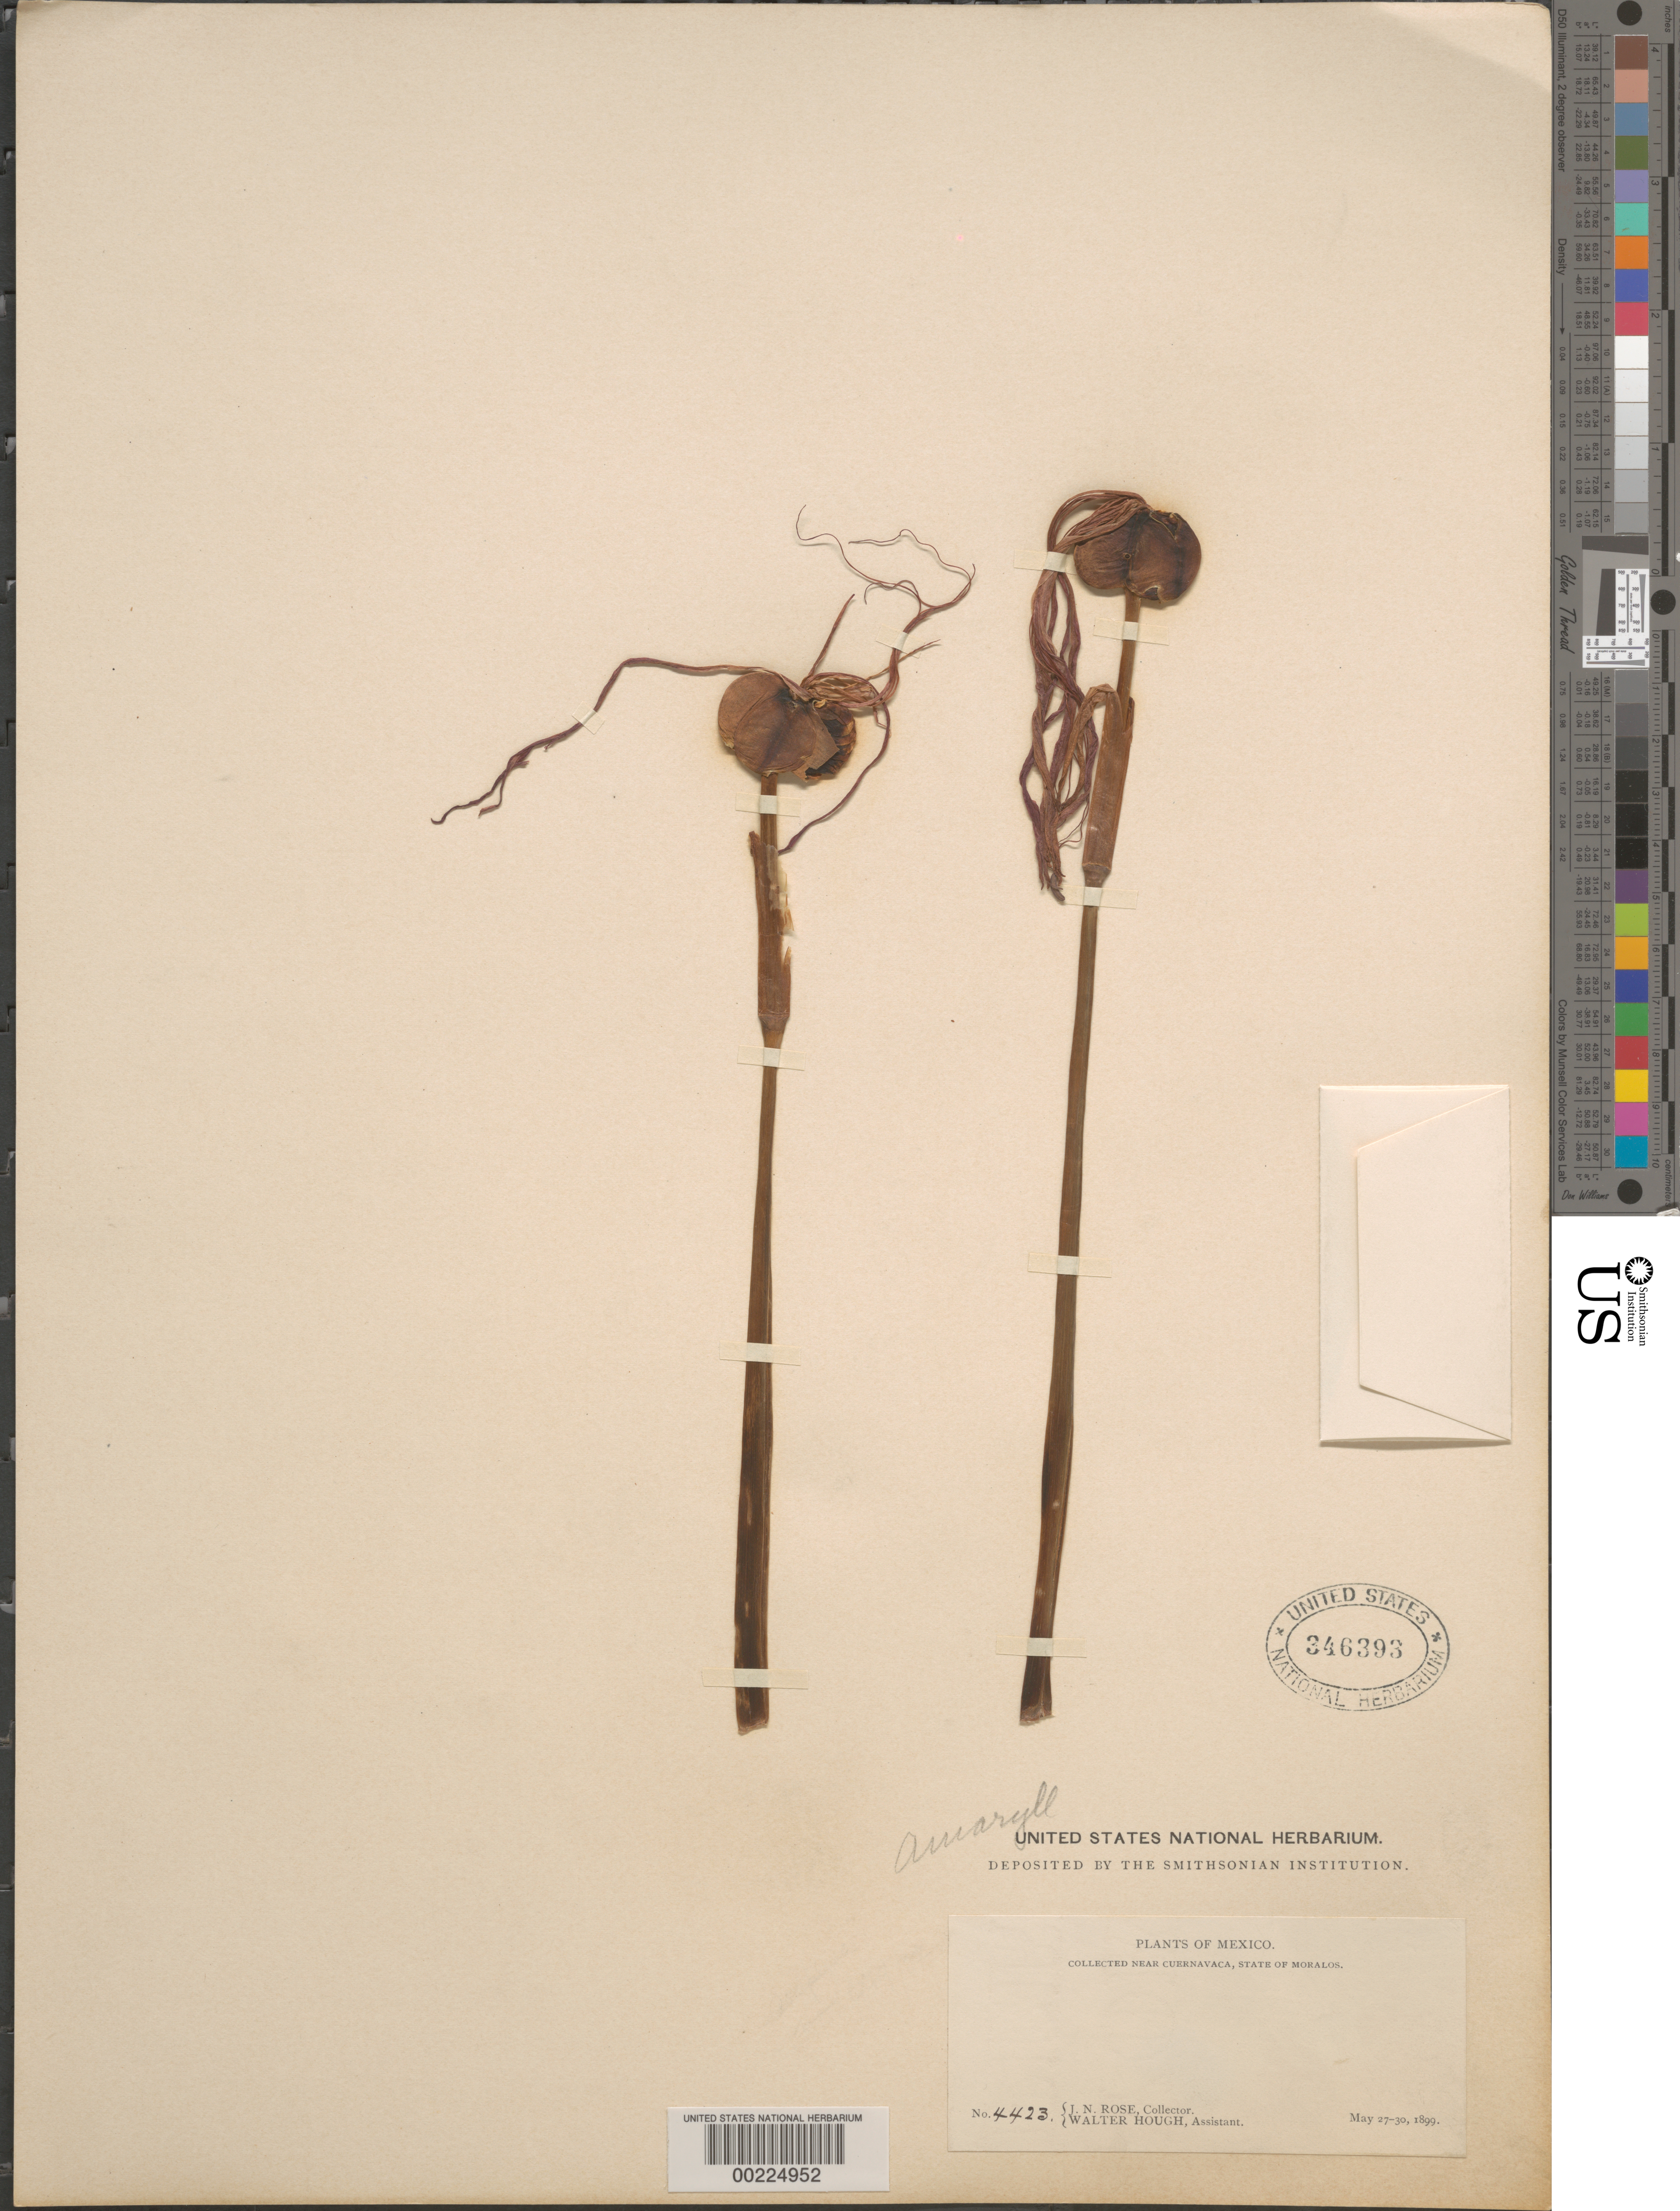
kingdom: Plantae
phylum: Tracheophyta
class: Liliopsida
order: Asparagales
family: Amaryllidaceae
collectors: J. N. Rose & W. Hough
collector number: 4423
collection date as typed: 27 May 1899 to 30 May 1899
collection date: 1899-05-27/1899-05-30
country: Mexico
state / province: Morelos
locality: Near Cuernavaca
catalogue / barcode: US 346393